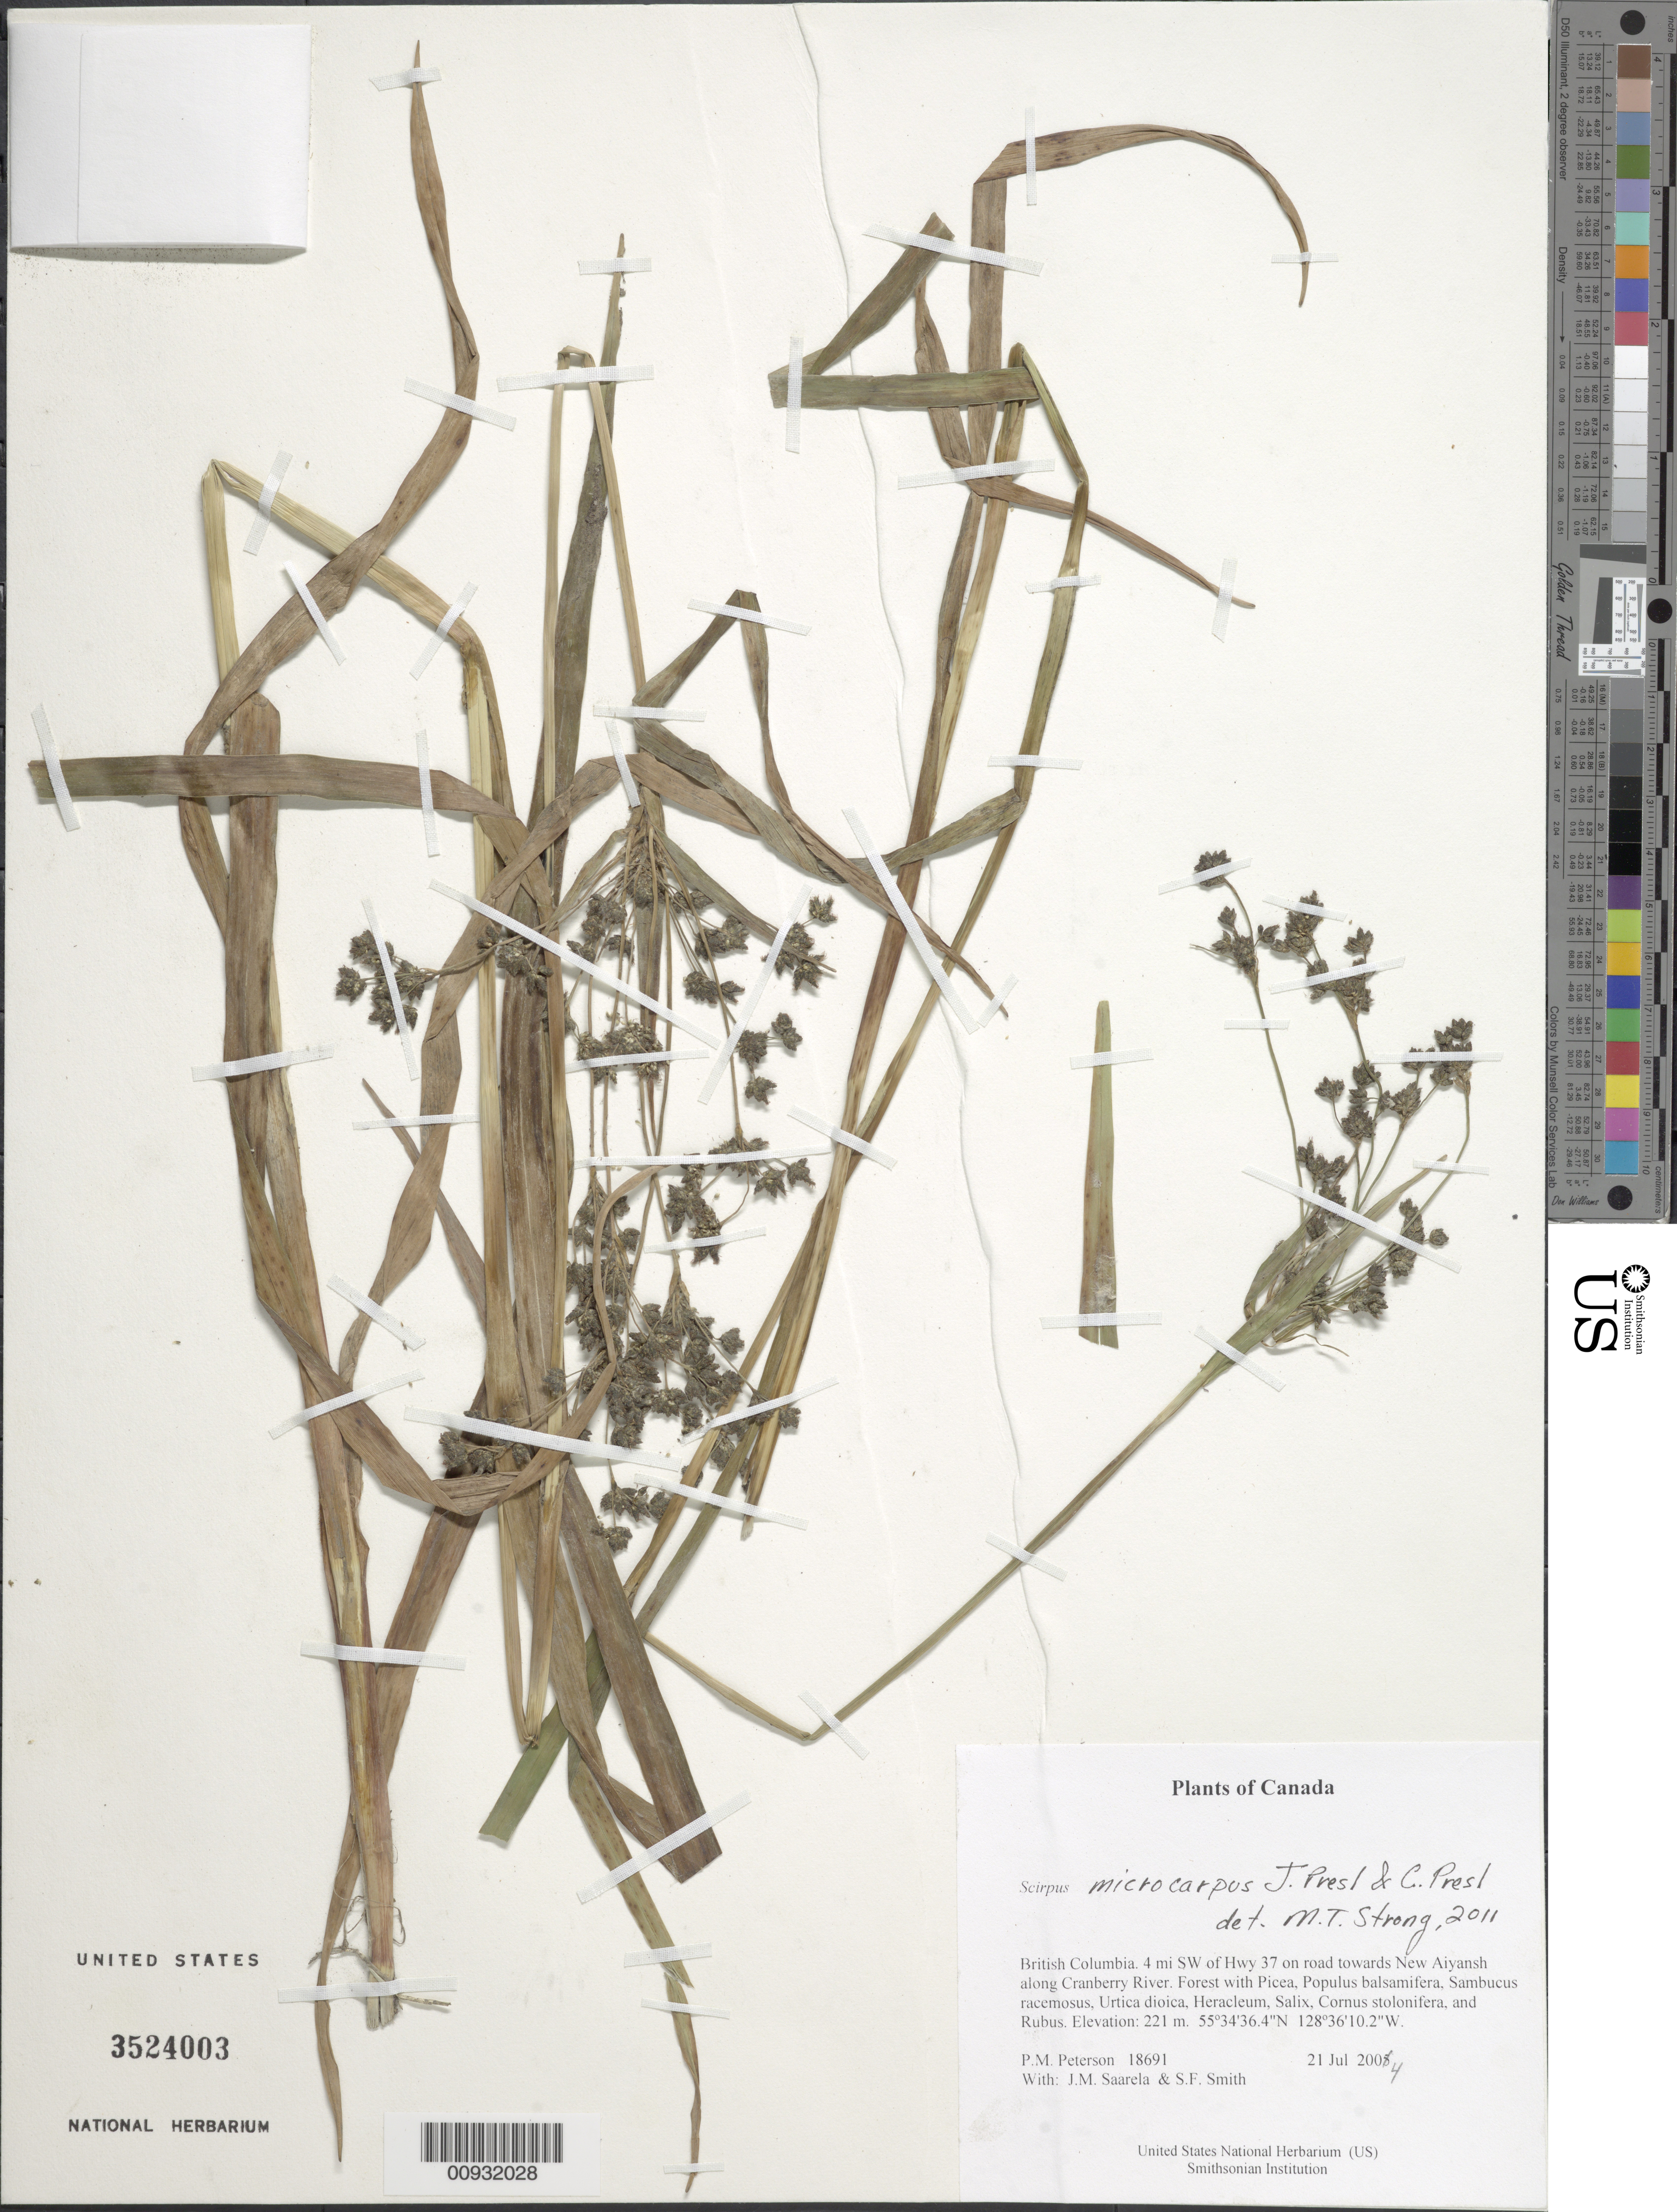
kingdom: Plantae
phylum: Tracheophyta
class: Liliopsida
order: Poales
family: Cyperaceae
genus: Scirpus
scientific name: Scirpus microcarpus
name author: J. Presl & C. Presl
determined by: Strong, M. T., (US), Smithsonian Institution - National Museum of Natural History (UNITED STATES)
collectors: P. M. Peterson, J. Saarela & S.F. Smith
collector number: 18691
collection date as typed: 21 Jul 2004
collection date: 2004-07-21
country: Canada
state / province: British Columbia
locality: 4 mi SW of Hwy 37 on road towards New Aiyansh along Cranberry River. Forest with Picea, Populus balsamifera, Sambucus racemosus, Urtica dioica, Heracleum, Salix, Cornus stolonifera, and Rubus.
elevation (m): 221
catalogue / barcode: US 3524003